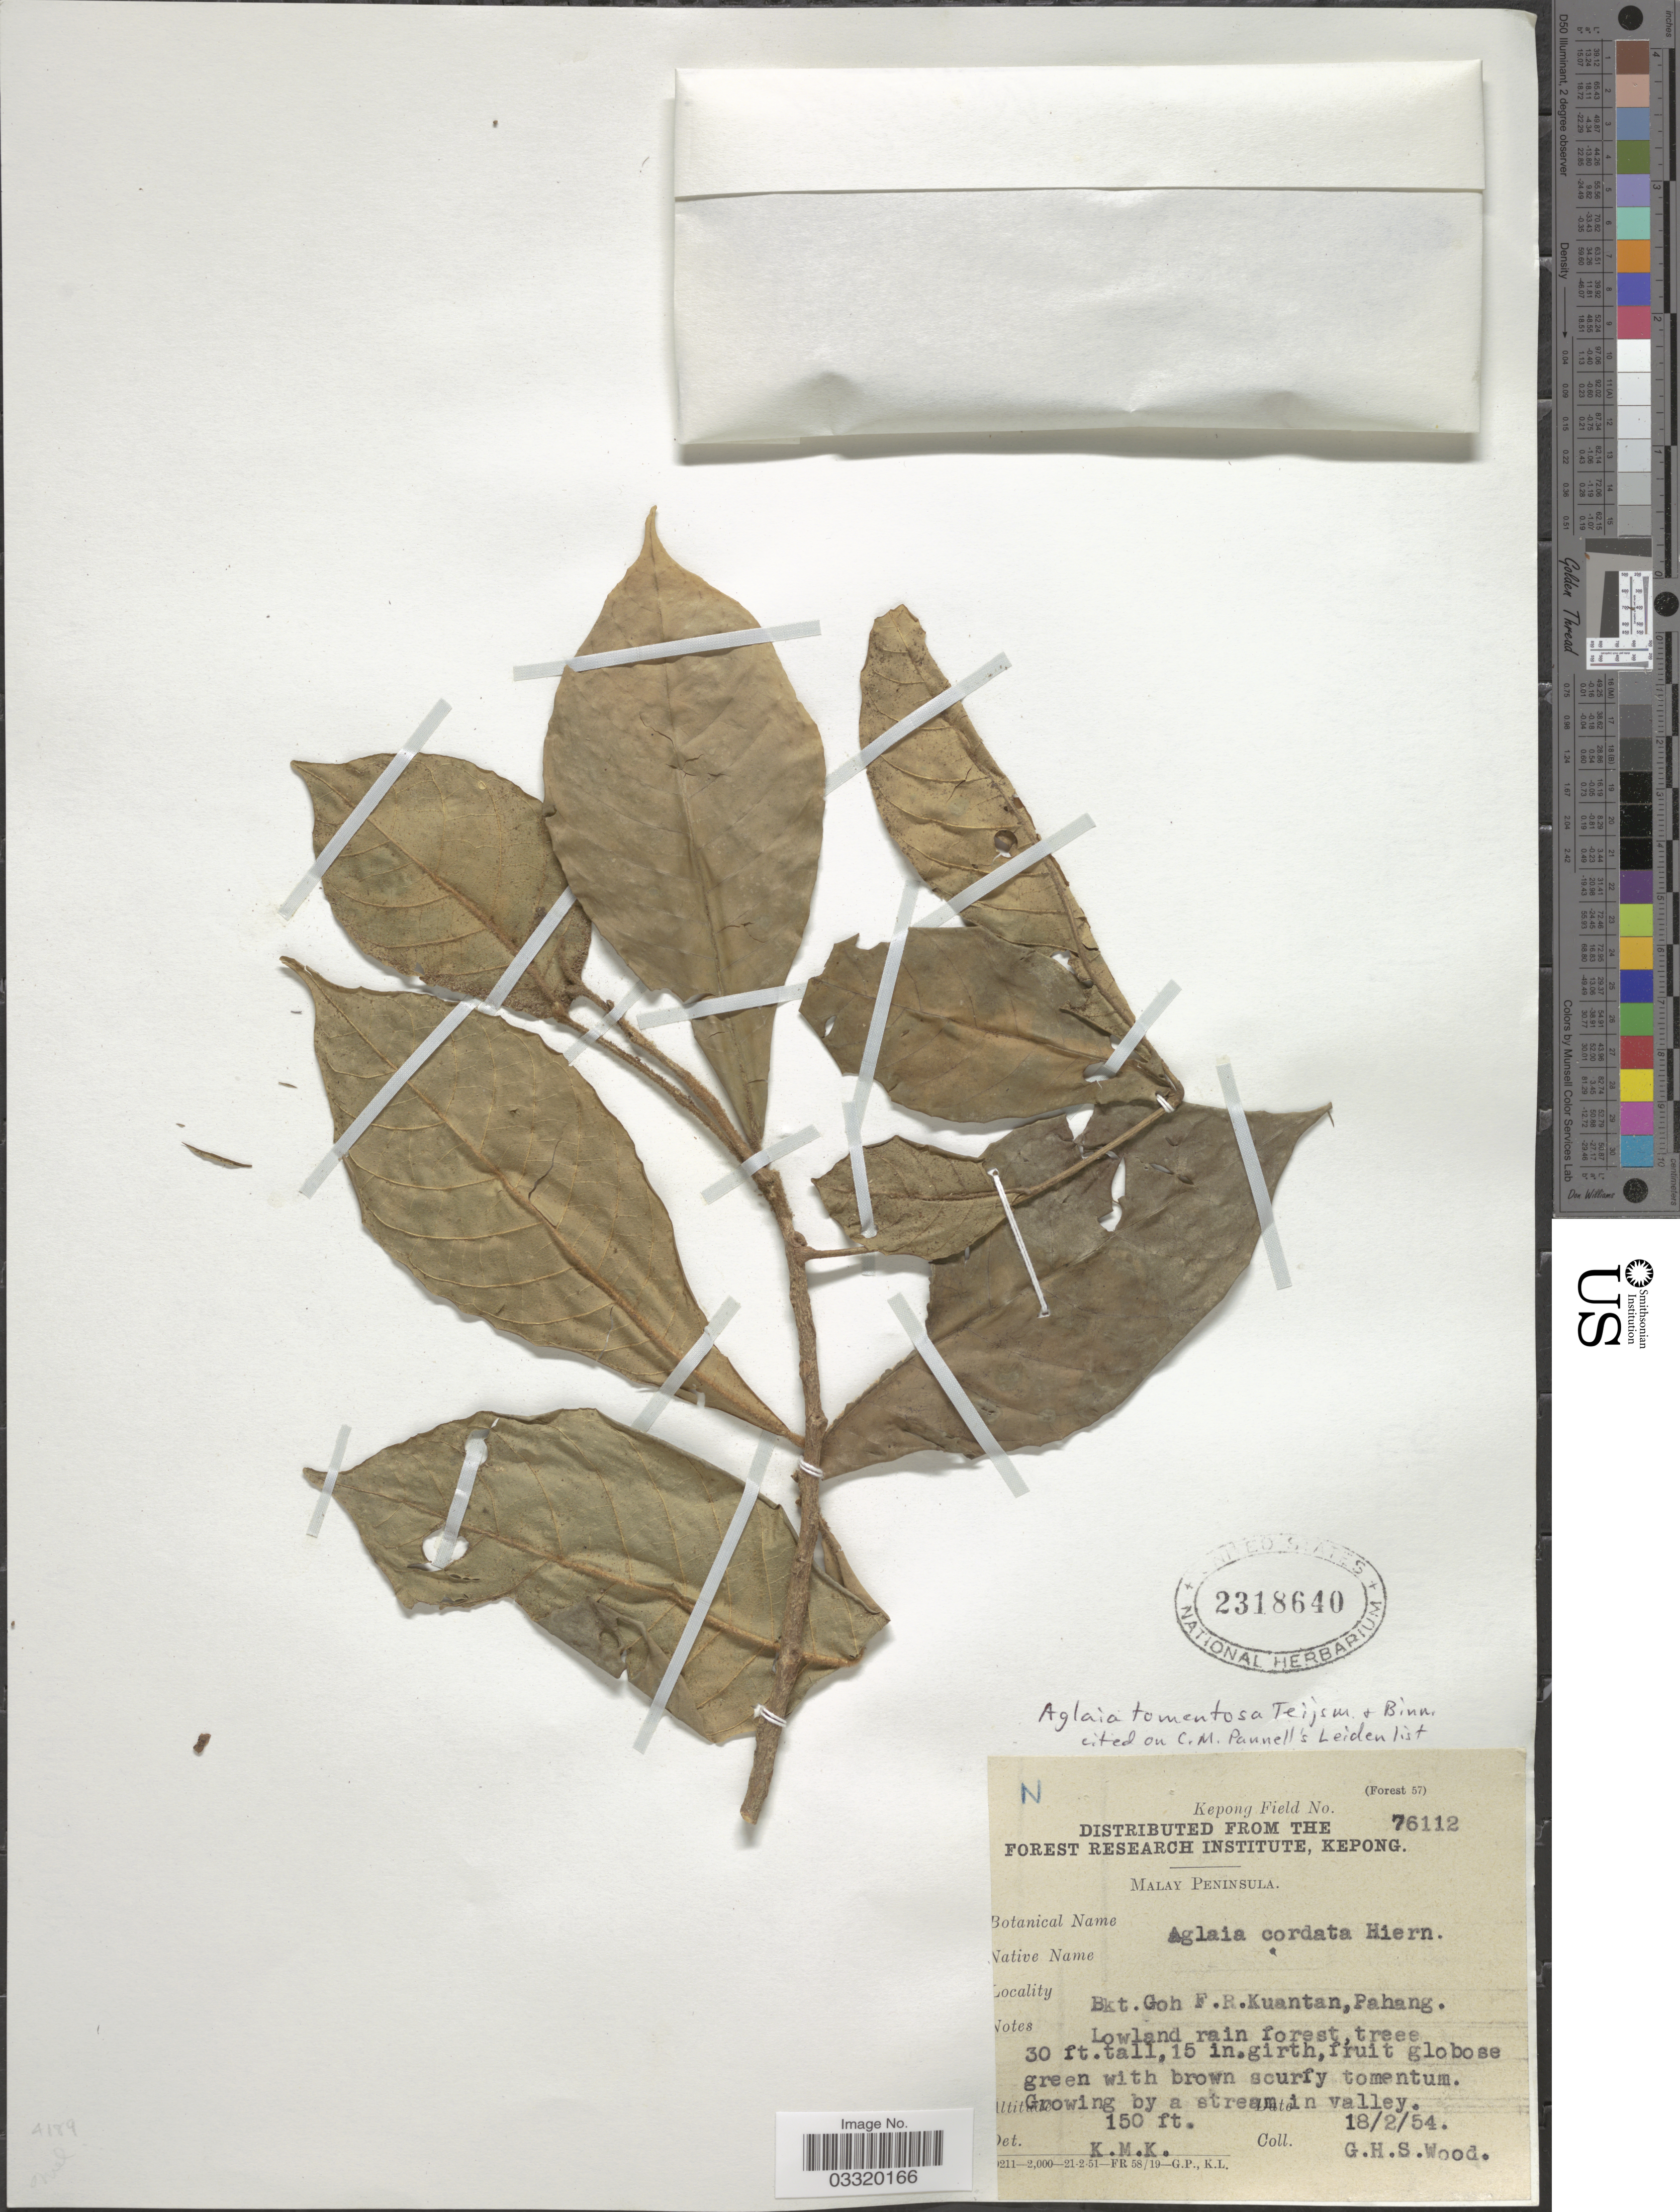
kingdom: Plantae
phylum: Tracheophyta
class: Magnoliopsida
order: Sapindales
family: Meliaceae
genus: Aglaia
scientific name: Aglaia tomentosa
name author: Teijsm. & Binn.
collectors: G. Wood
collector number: Kepong Field 76112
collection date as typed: Transcribed d/m/y: 18/2/54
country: Malaysia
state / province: Pahang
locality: Malay Peninsula. Bkt. Goh F. R. Kuantan.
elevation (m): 46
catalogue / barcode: US 2318640